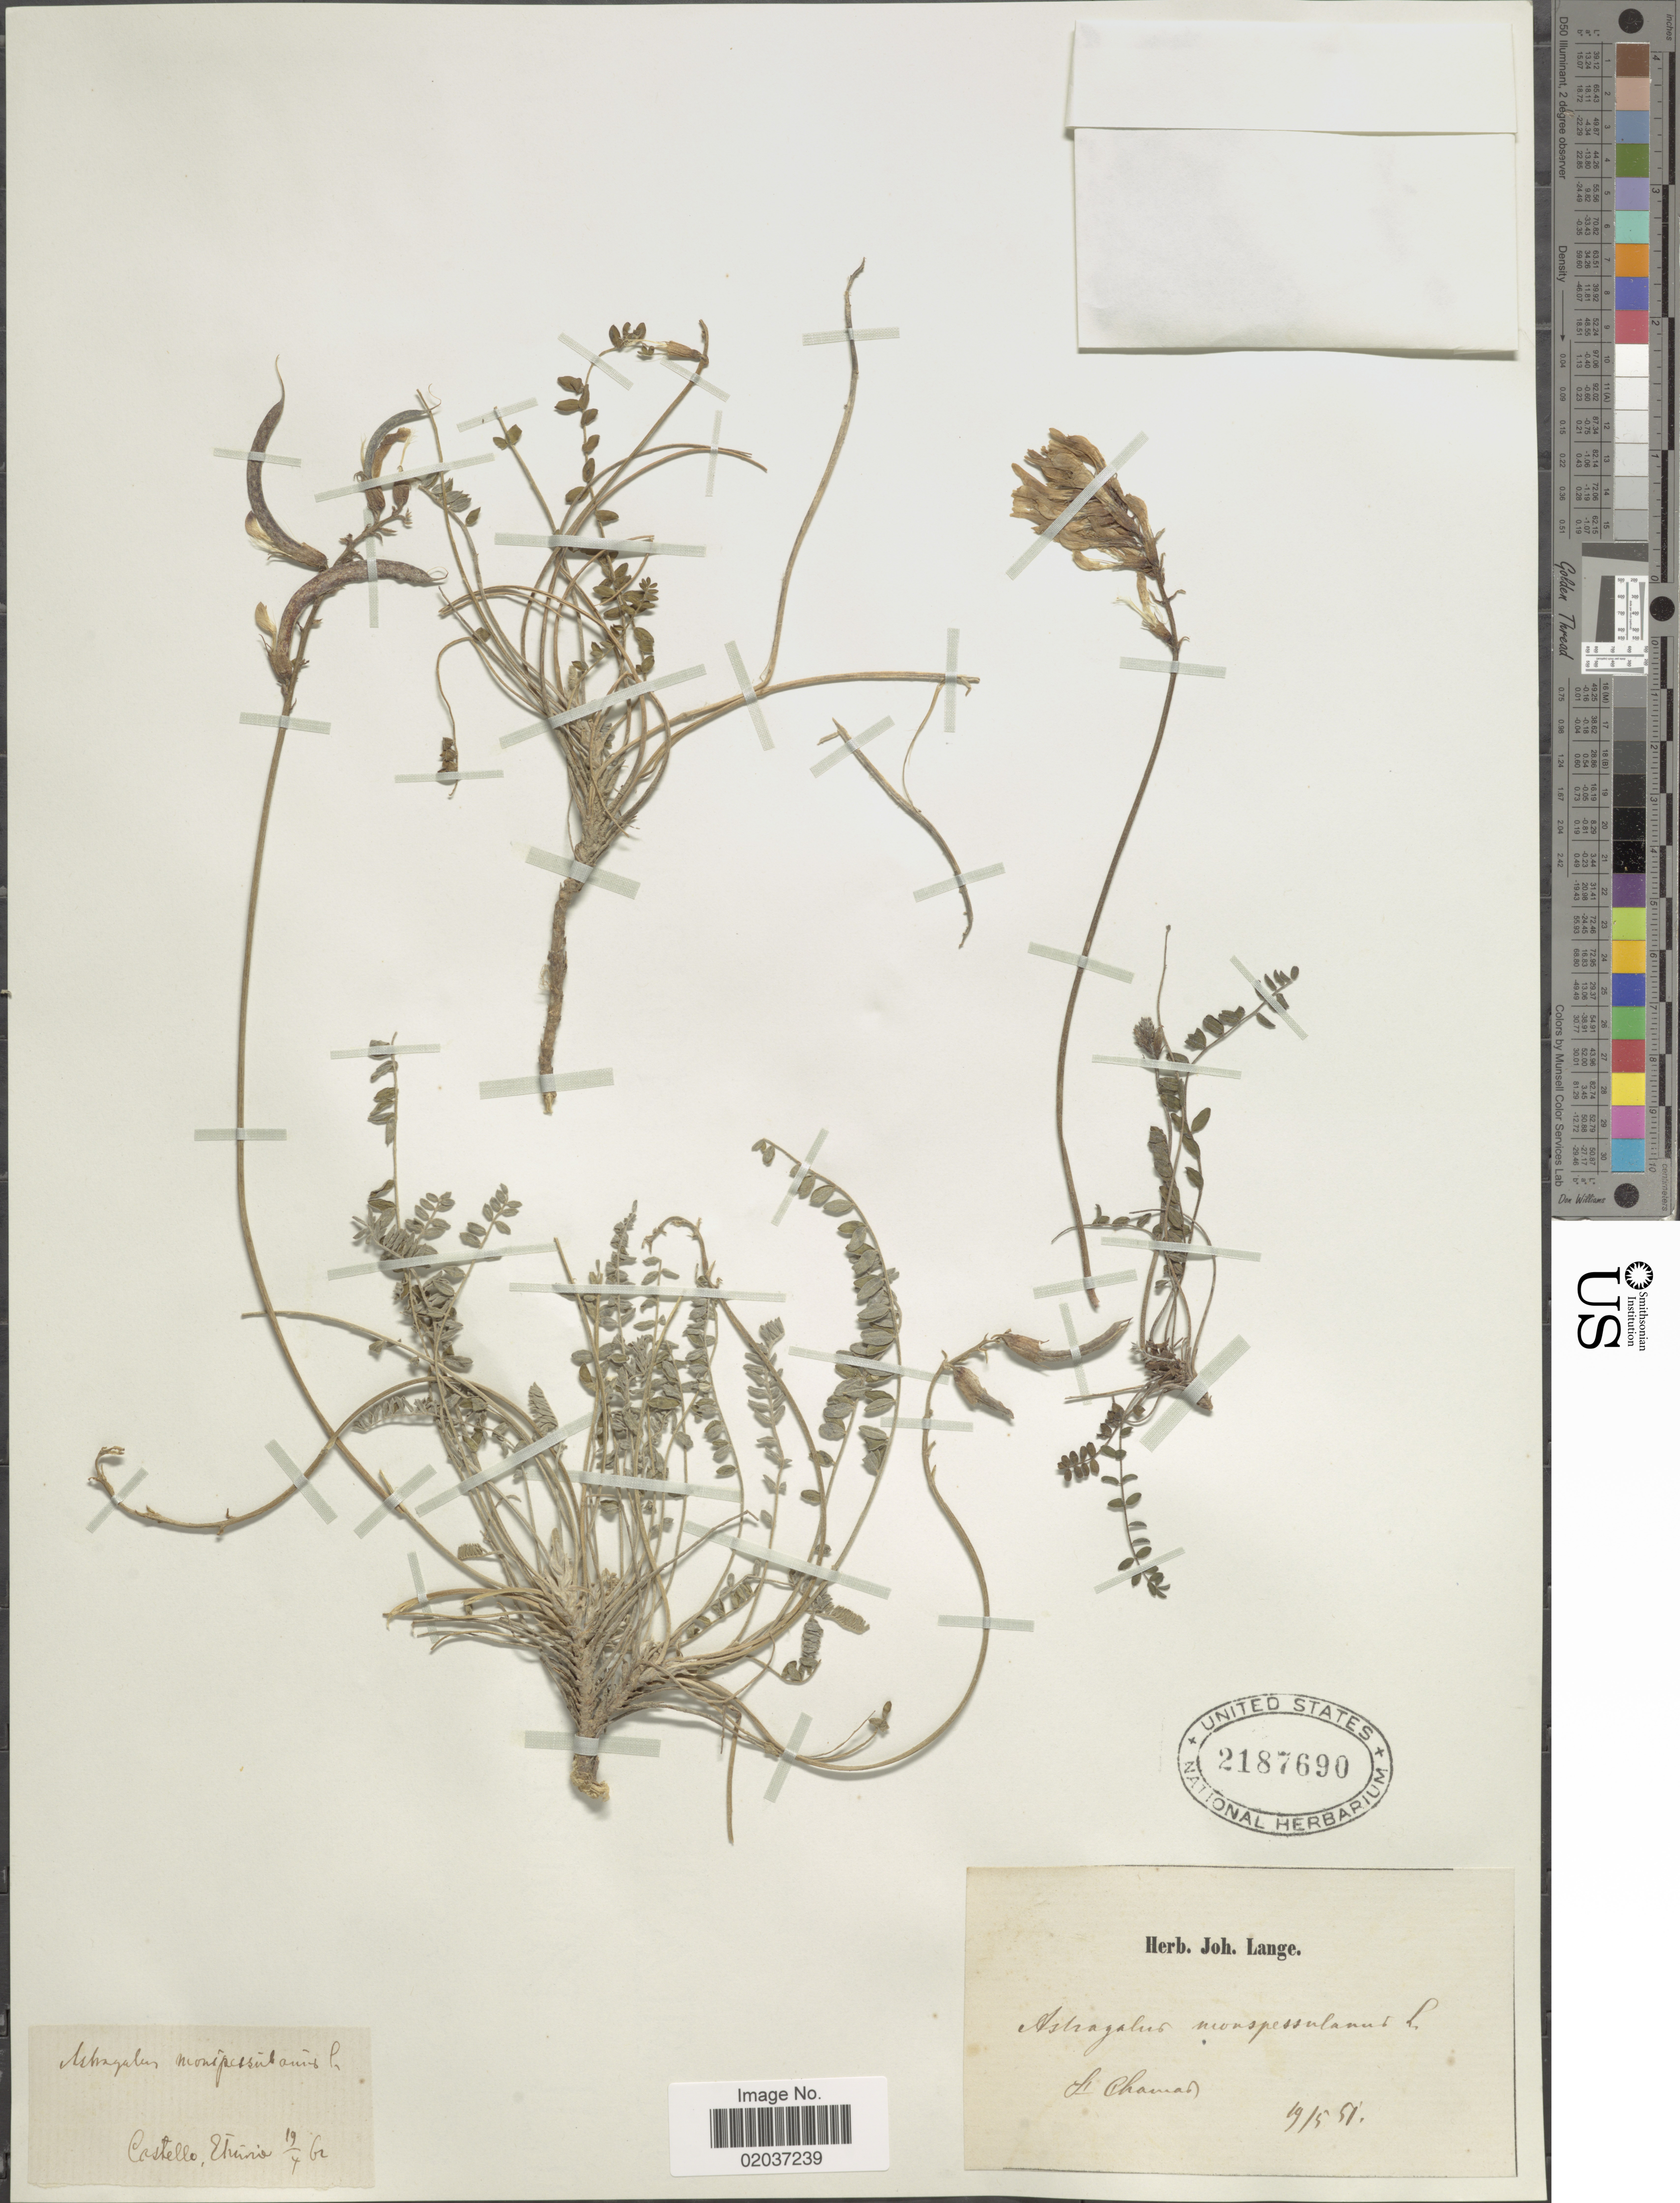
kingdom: Plantae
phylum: Tracheophyta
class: Magnoliopsida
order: Fabales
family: Fabaceae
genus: Astragalus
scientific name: Astragalus monspessulanus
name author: L.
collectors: J. Lange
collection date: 1851-05-19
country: Spain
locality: Castello [illegible] di Chamas [?]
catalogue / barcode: US 2187690